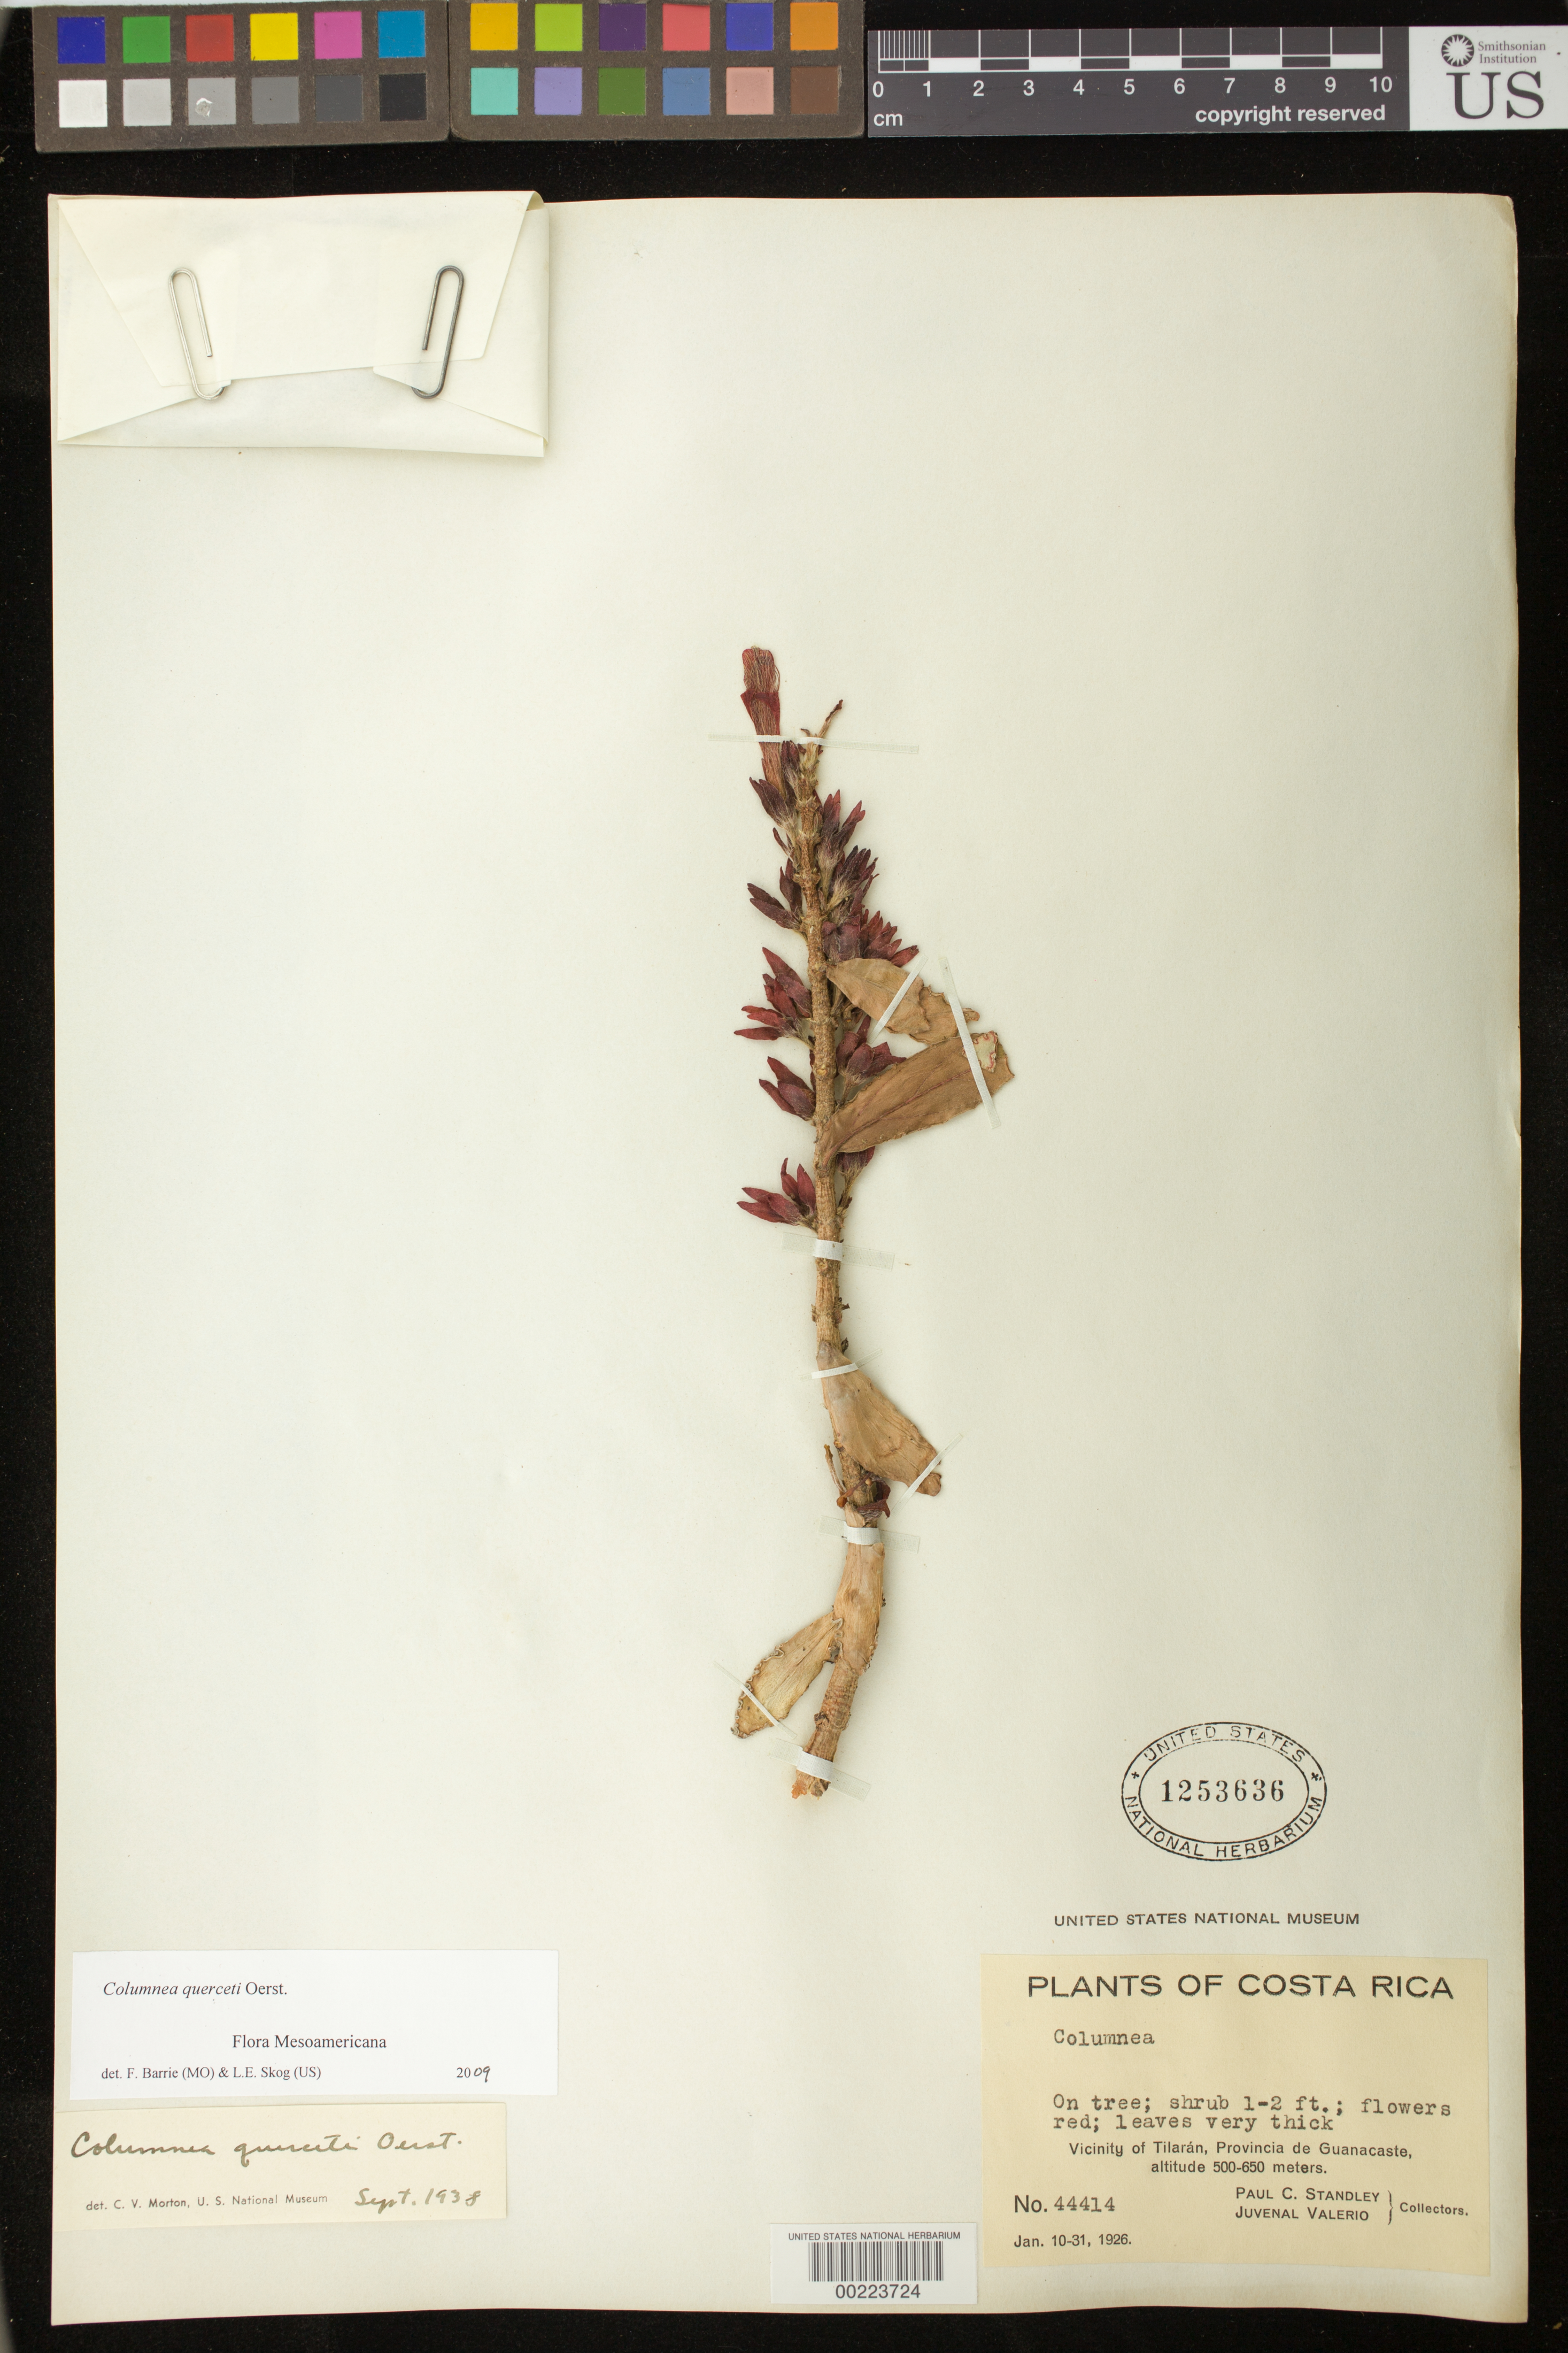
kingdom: Plantae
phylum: Tracheophyta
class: Magnoliopsida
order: Lamiales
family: Gesneriaceae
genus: Columnea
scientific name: Columnea querceti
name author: Oerst.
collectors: P. C. Standley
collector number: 44414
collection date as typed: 10-31 Jan 1926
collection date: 1926-01-10/1926-01-31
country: Costa Rica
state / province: Guanacaste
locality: Vicinity of Tilaran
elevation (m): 500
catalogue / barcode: US 1253636